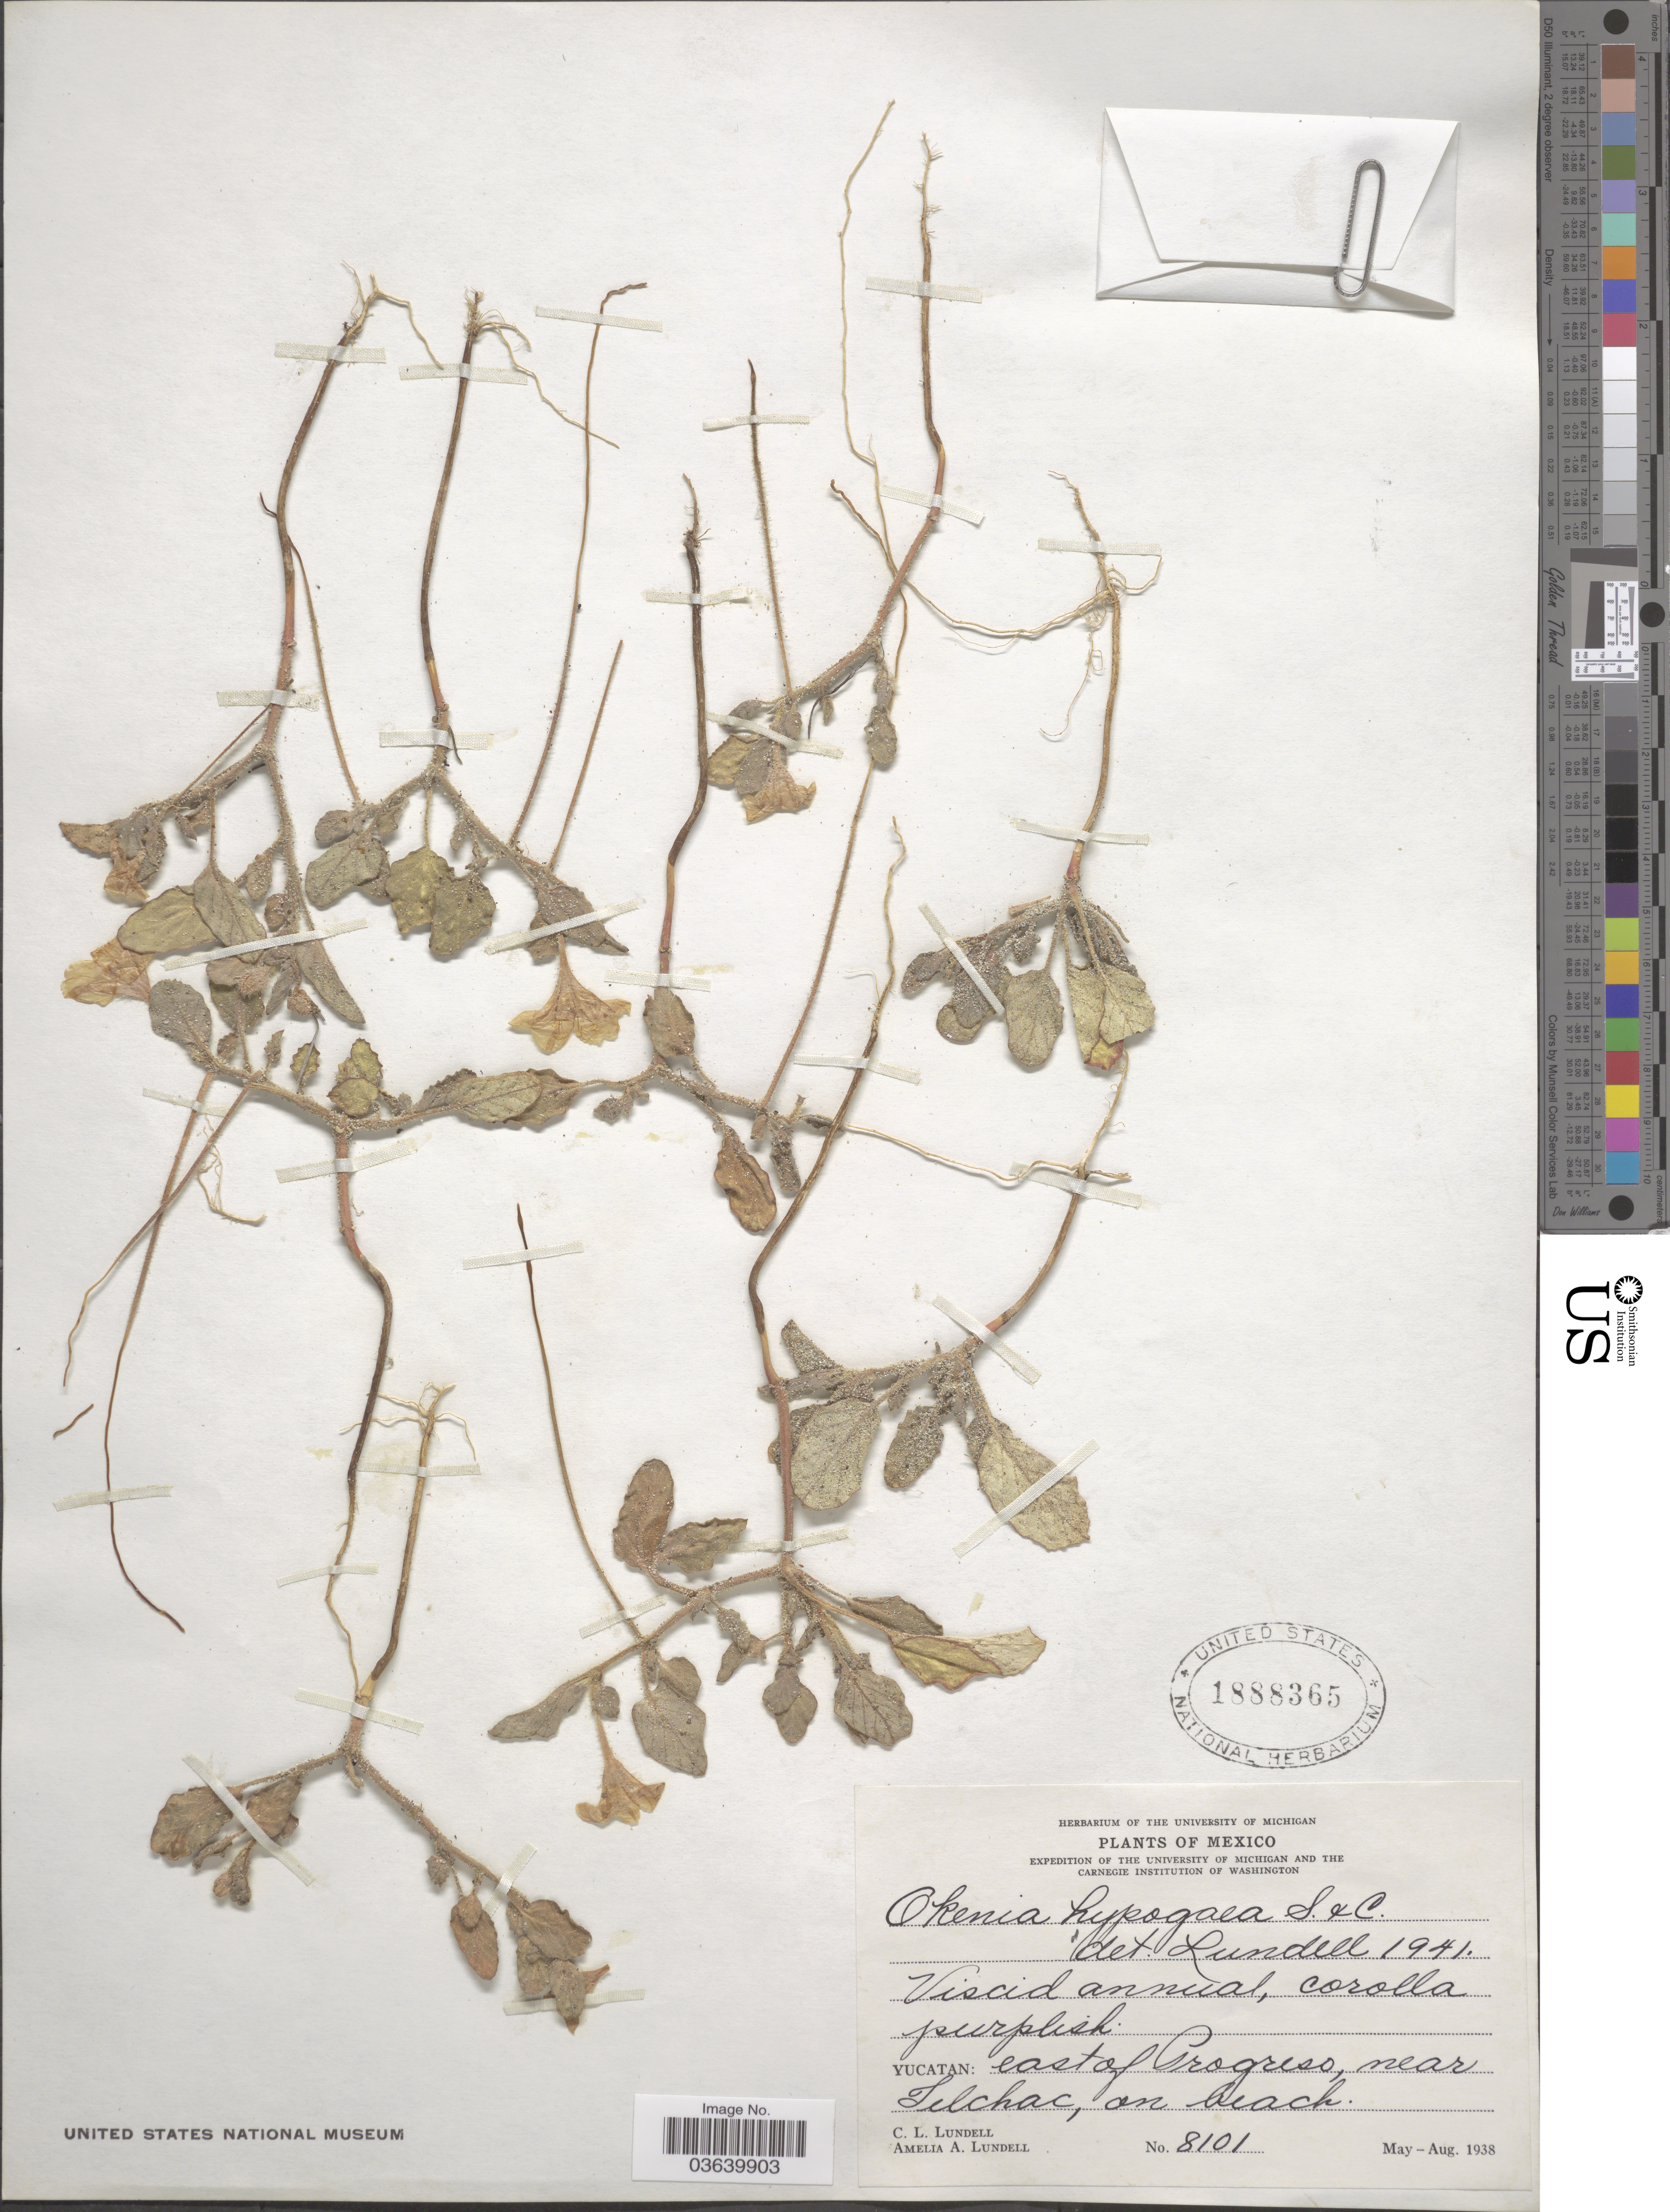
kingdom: Plantae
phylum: Tracheophyta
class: Magnoliopsida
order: Caryophyllales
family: Nyctaginaceae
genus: Okenia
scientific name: Okenia hypogaea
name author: Schltdl. & Cham.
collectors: C. L. Lundell & A. A. Lundell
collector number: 8101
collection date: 1938-05/1938-08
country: Mexico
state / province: Yucatán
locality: East of Progreso, near Telchac, on beach.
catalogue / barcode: US 1888365